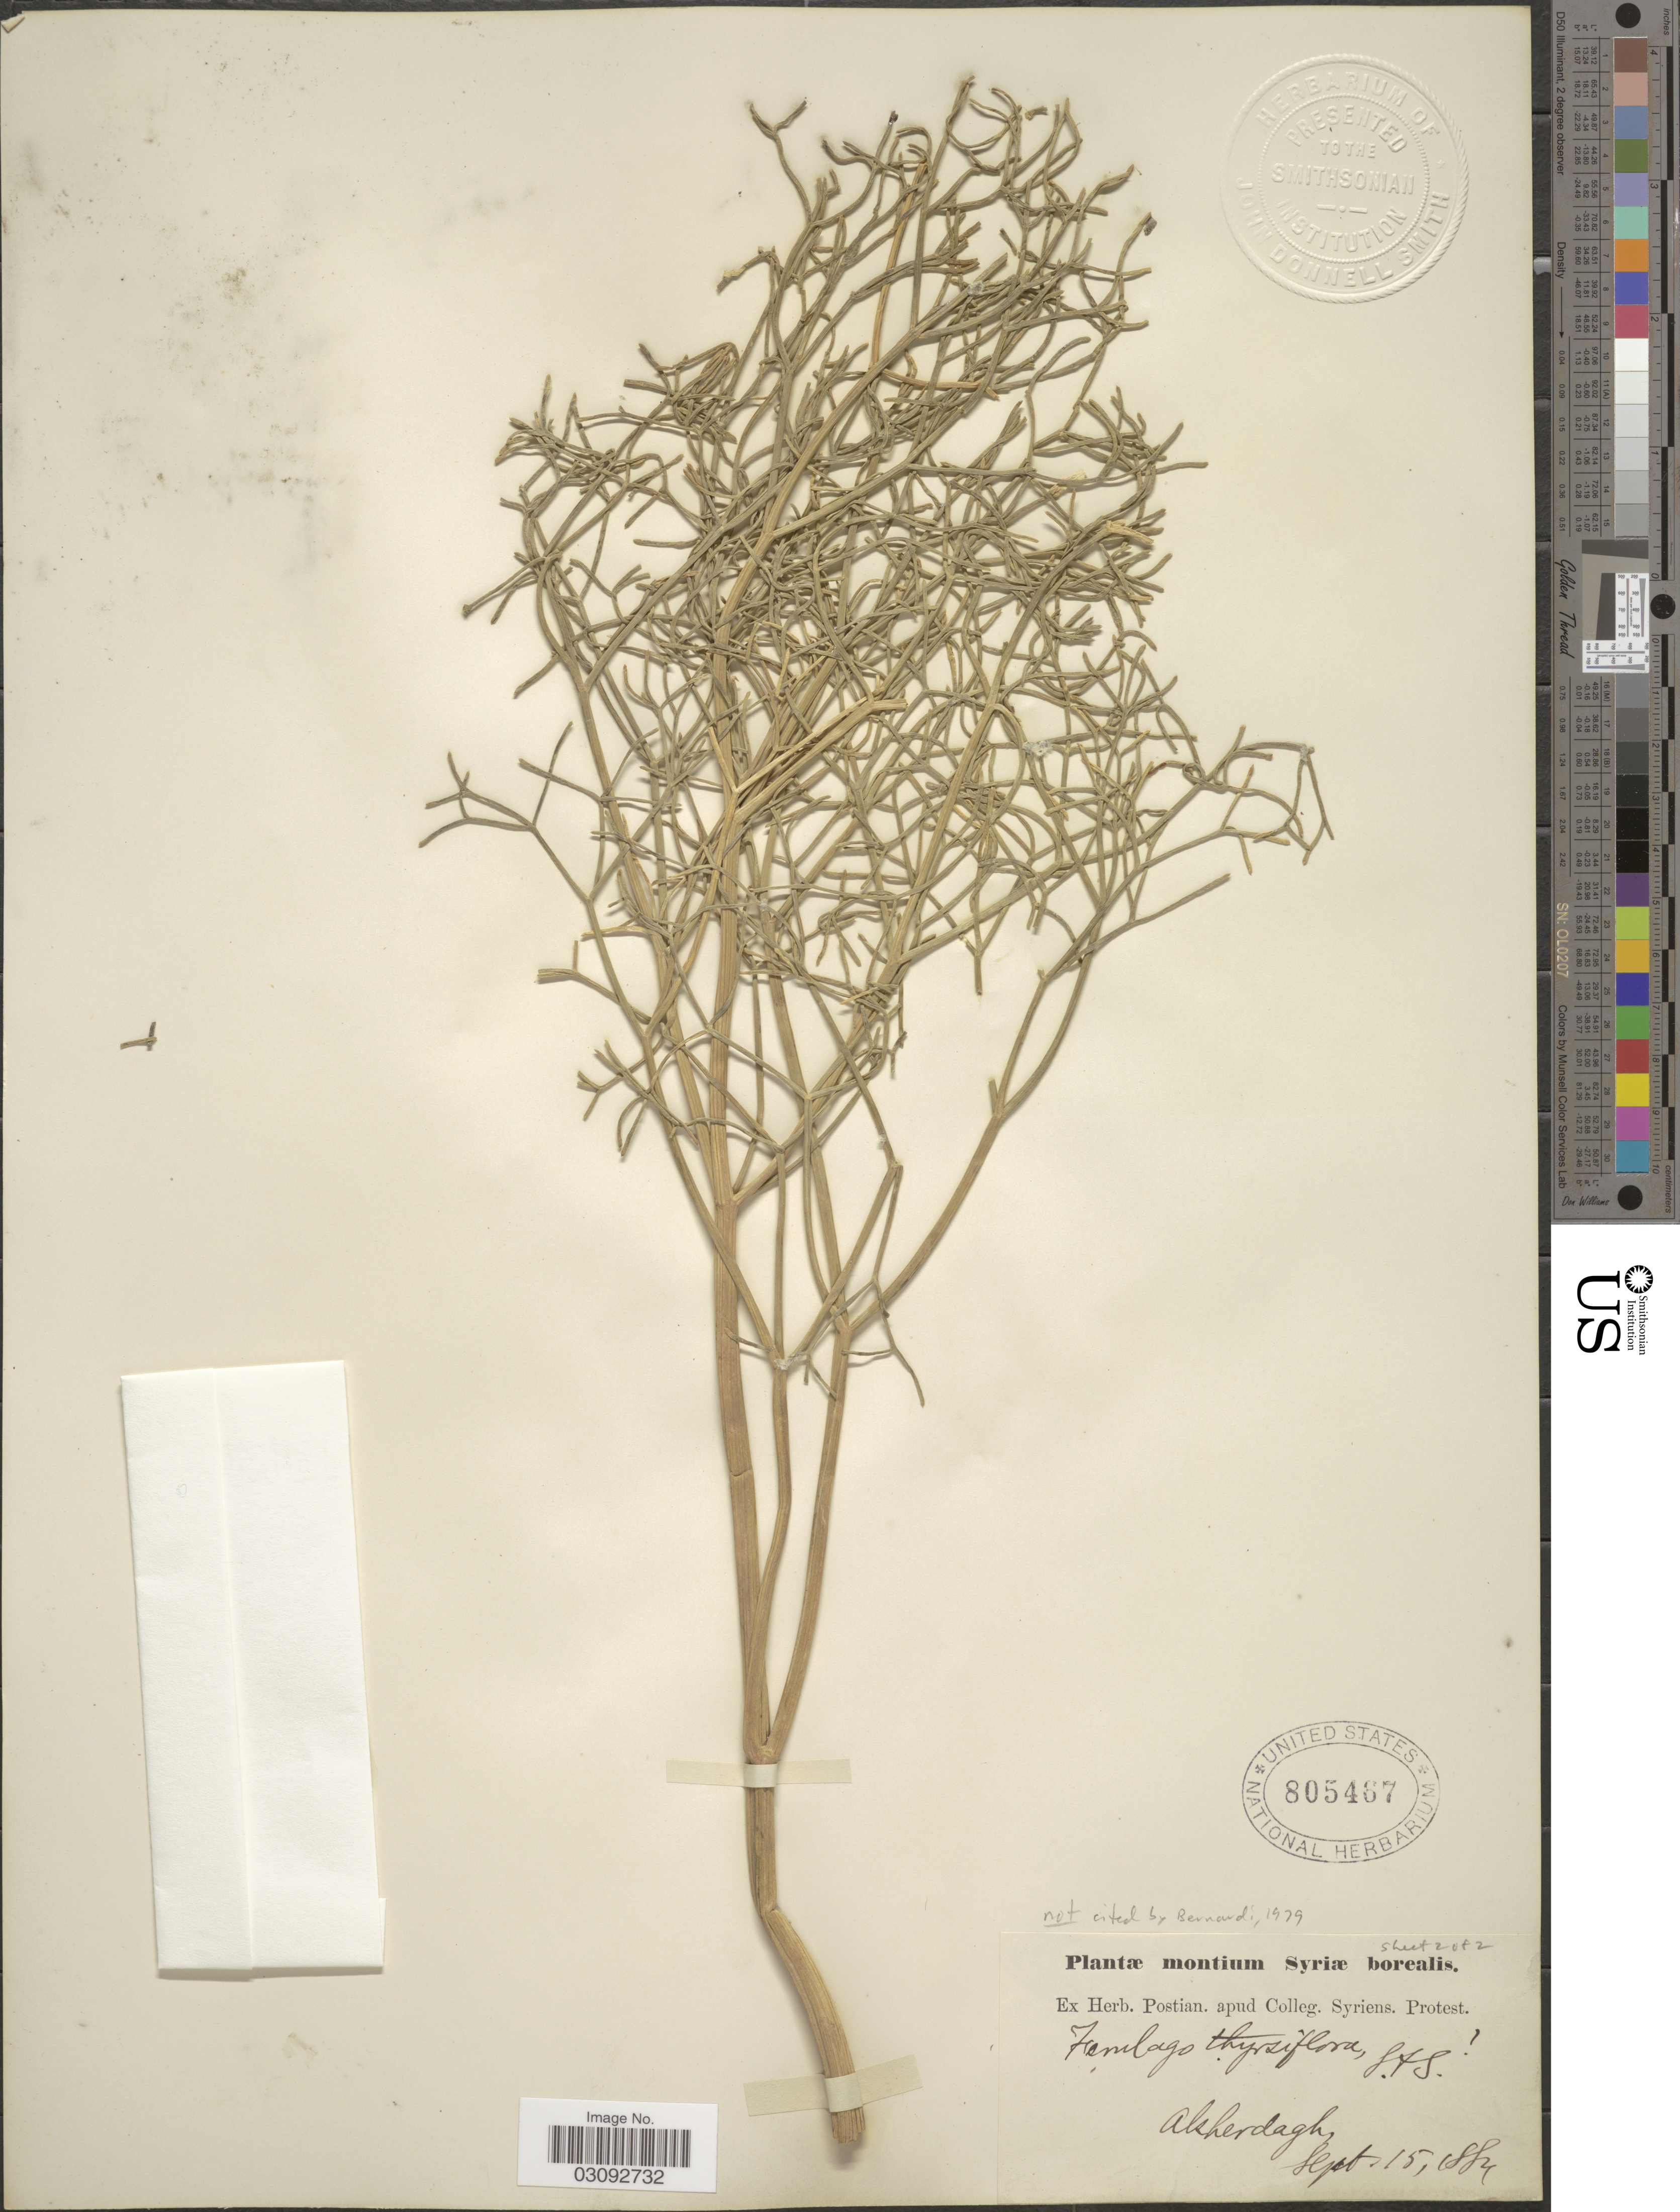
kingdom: Plantae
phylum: Tracheophyta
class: Magnoliopsida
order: Apiales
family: Apiaceae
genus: Ferulago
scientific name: Ferulago thyrsiflora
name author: Koch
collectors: ex herb. Postian. apud Colleg. Syriens. Protest. USE "Fannie P. A. Shepard" (10308853) AS PRIMARY COLLECTOR INSTEAD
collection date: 1884-09-15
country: Syria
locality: Akherdagh.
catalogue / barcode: US 805467